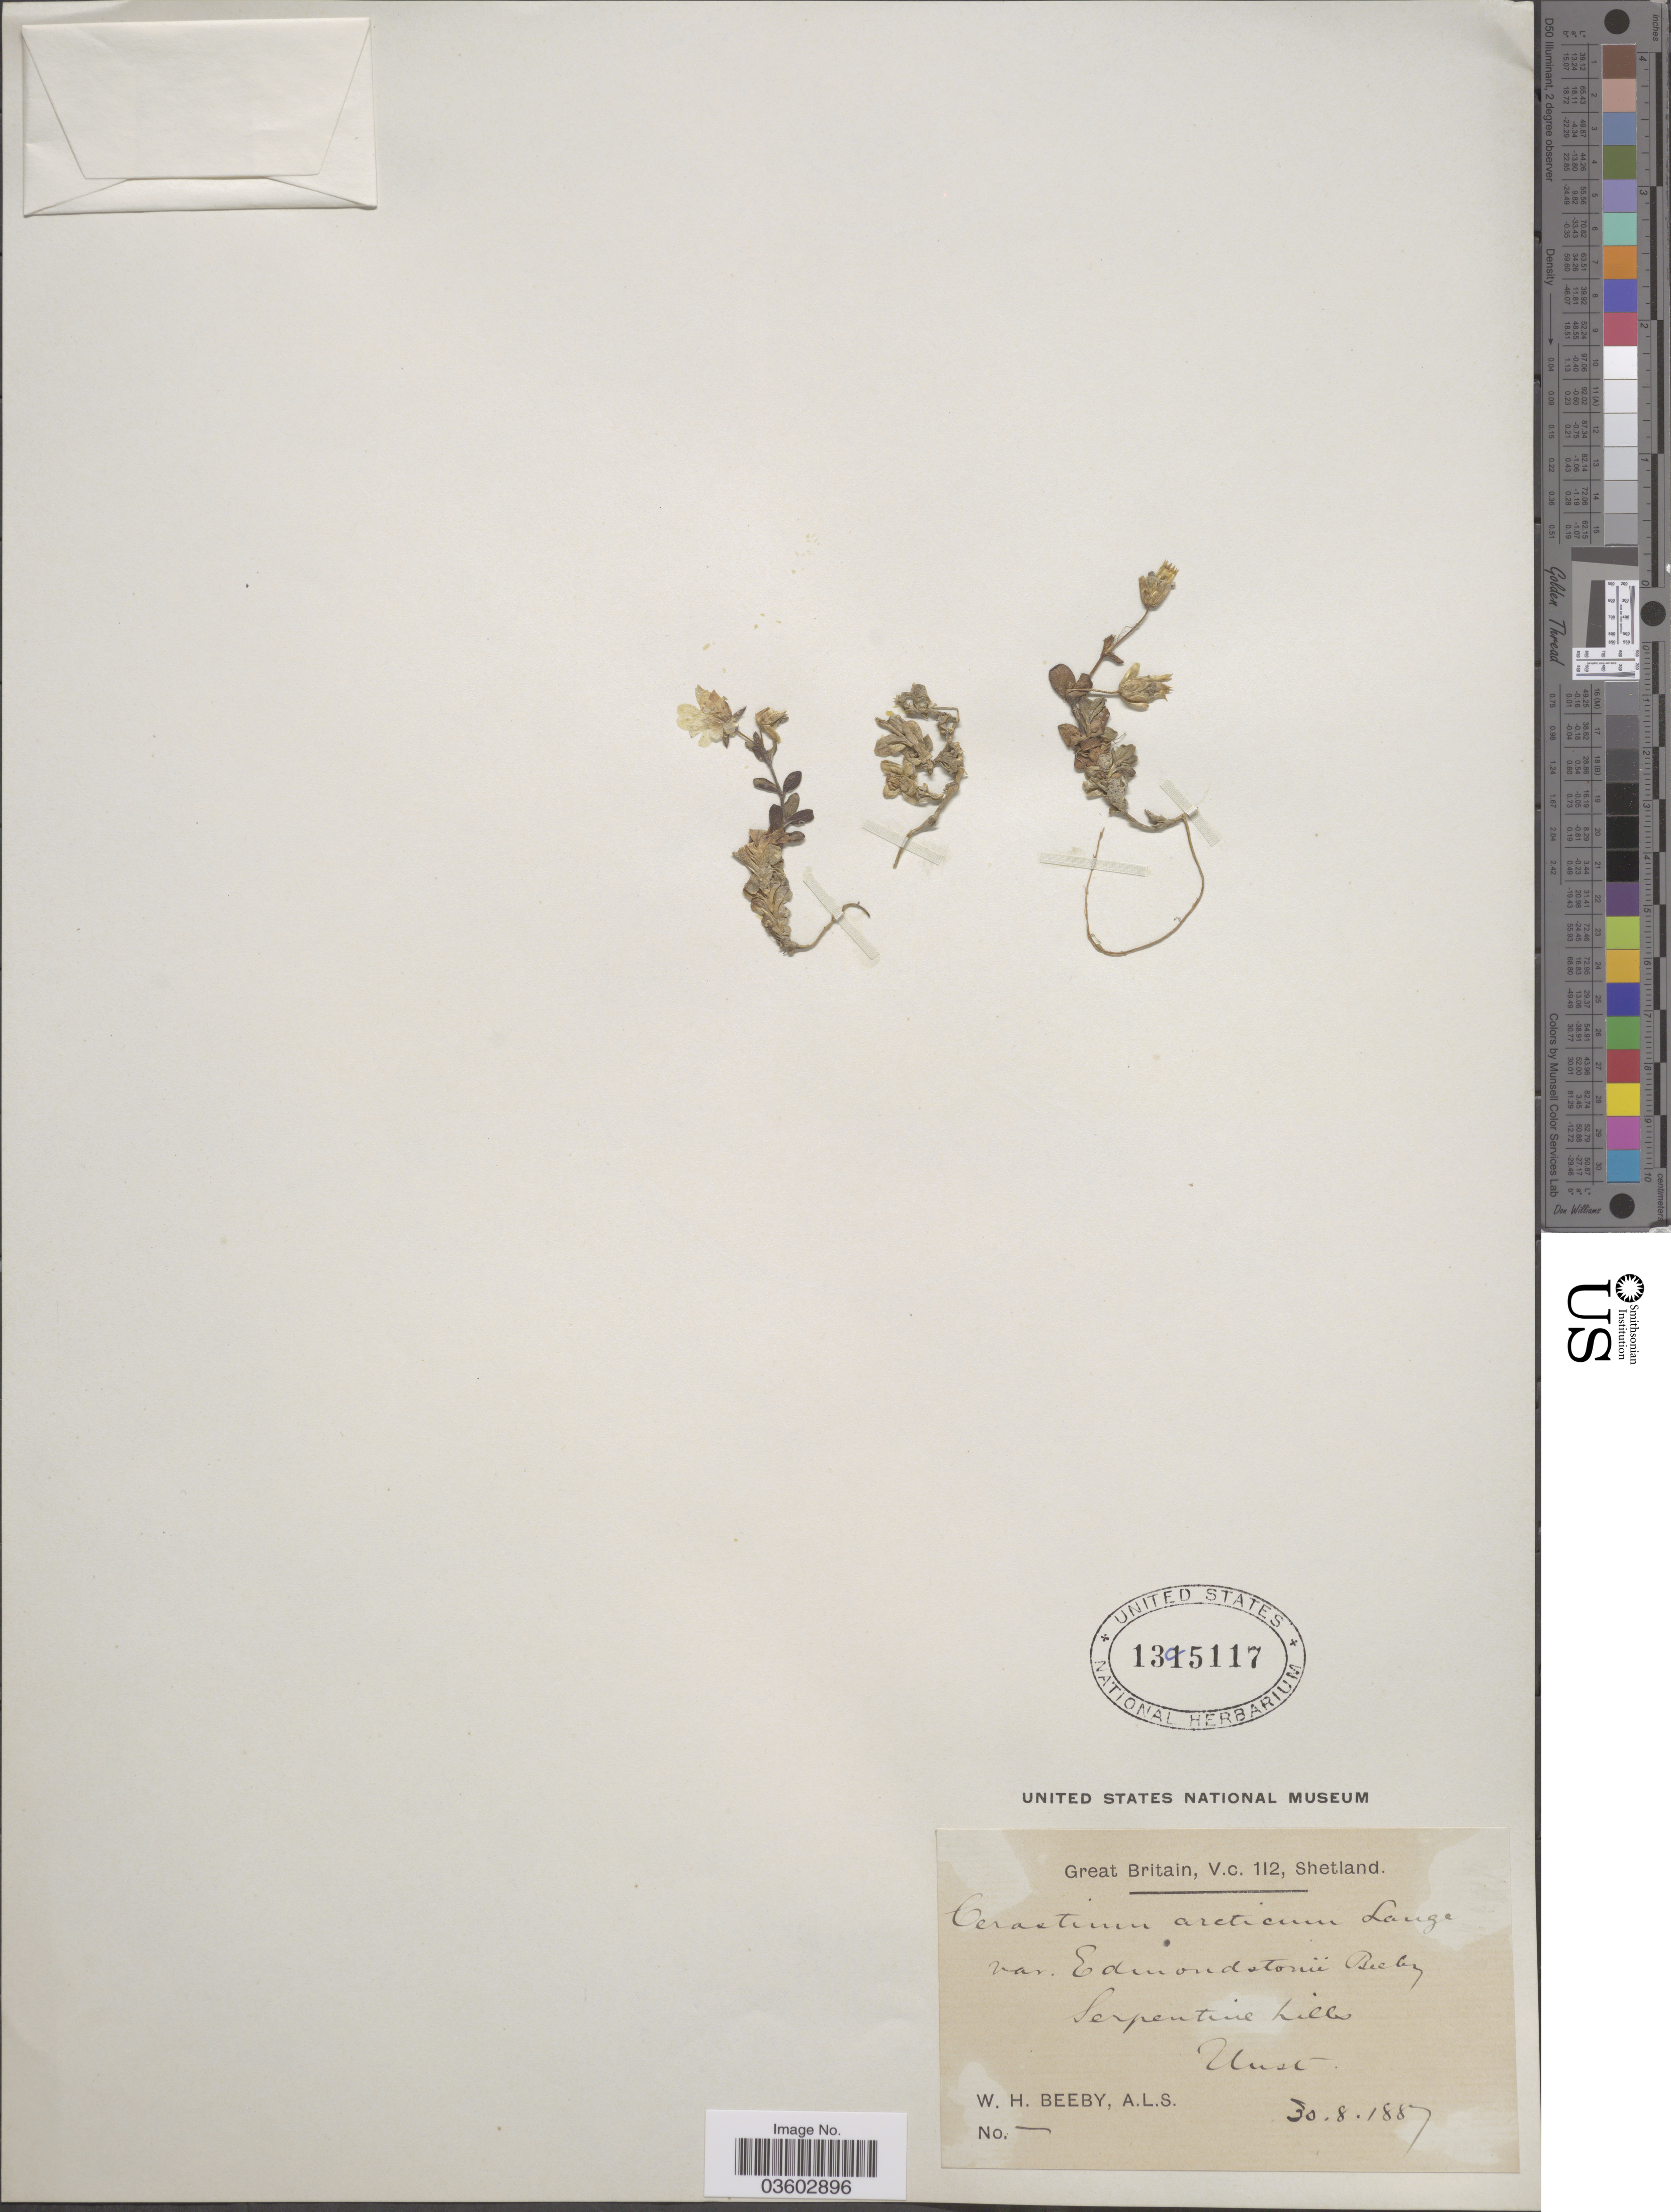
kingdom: Plantae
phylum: Tracheophyta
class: Magnoliopsida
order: Caryophyllales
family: Caryophyllaceae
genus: Cerastium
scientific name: Cerastium arcticum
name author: Lange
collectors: W. Beeby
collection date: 1887-08-30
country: United Kingdom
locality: Great Britain, V.c. 1I2, Shetland. Serpentine hills, Unst.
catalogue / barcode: US 1395117